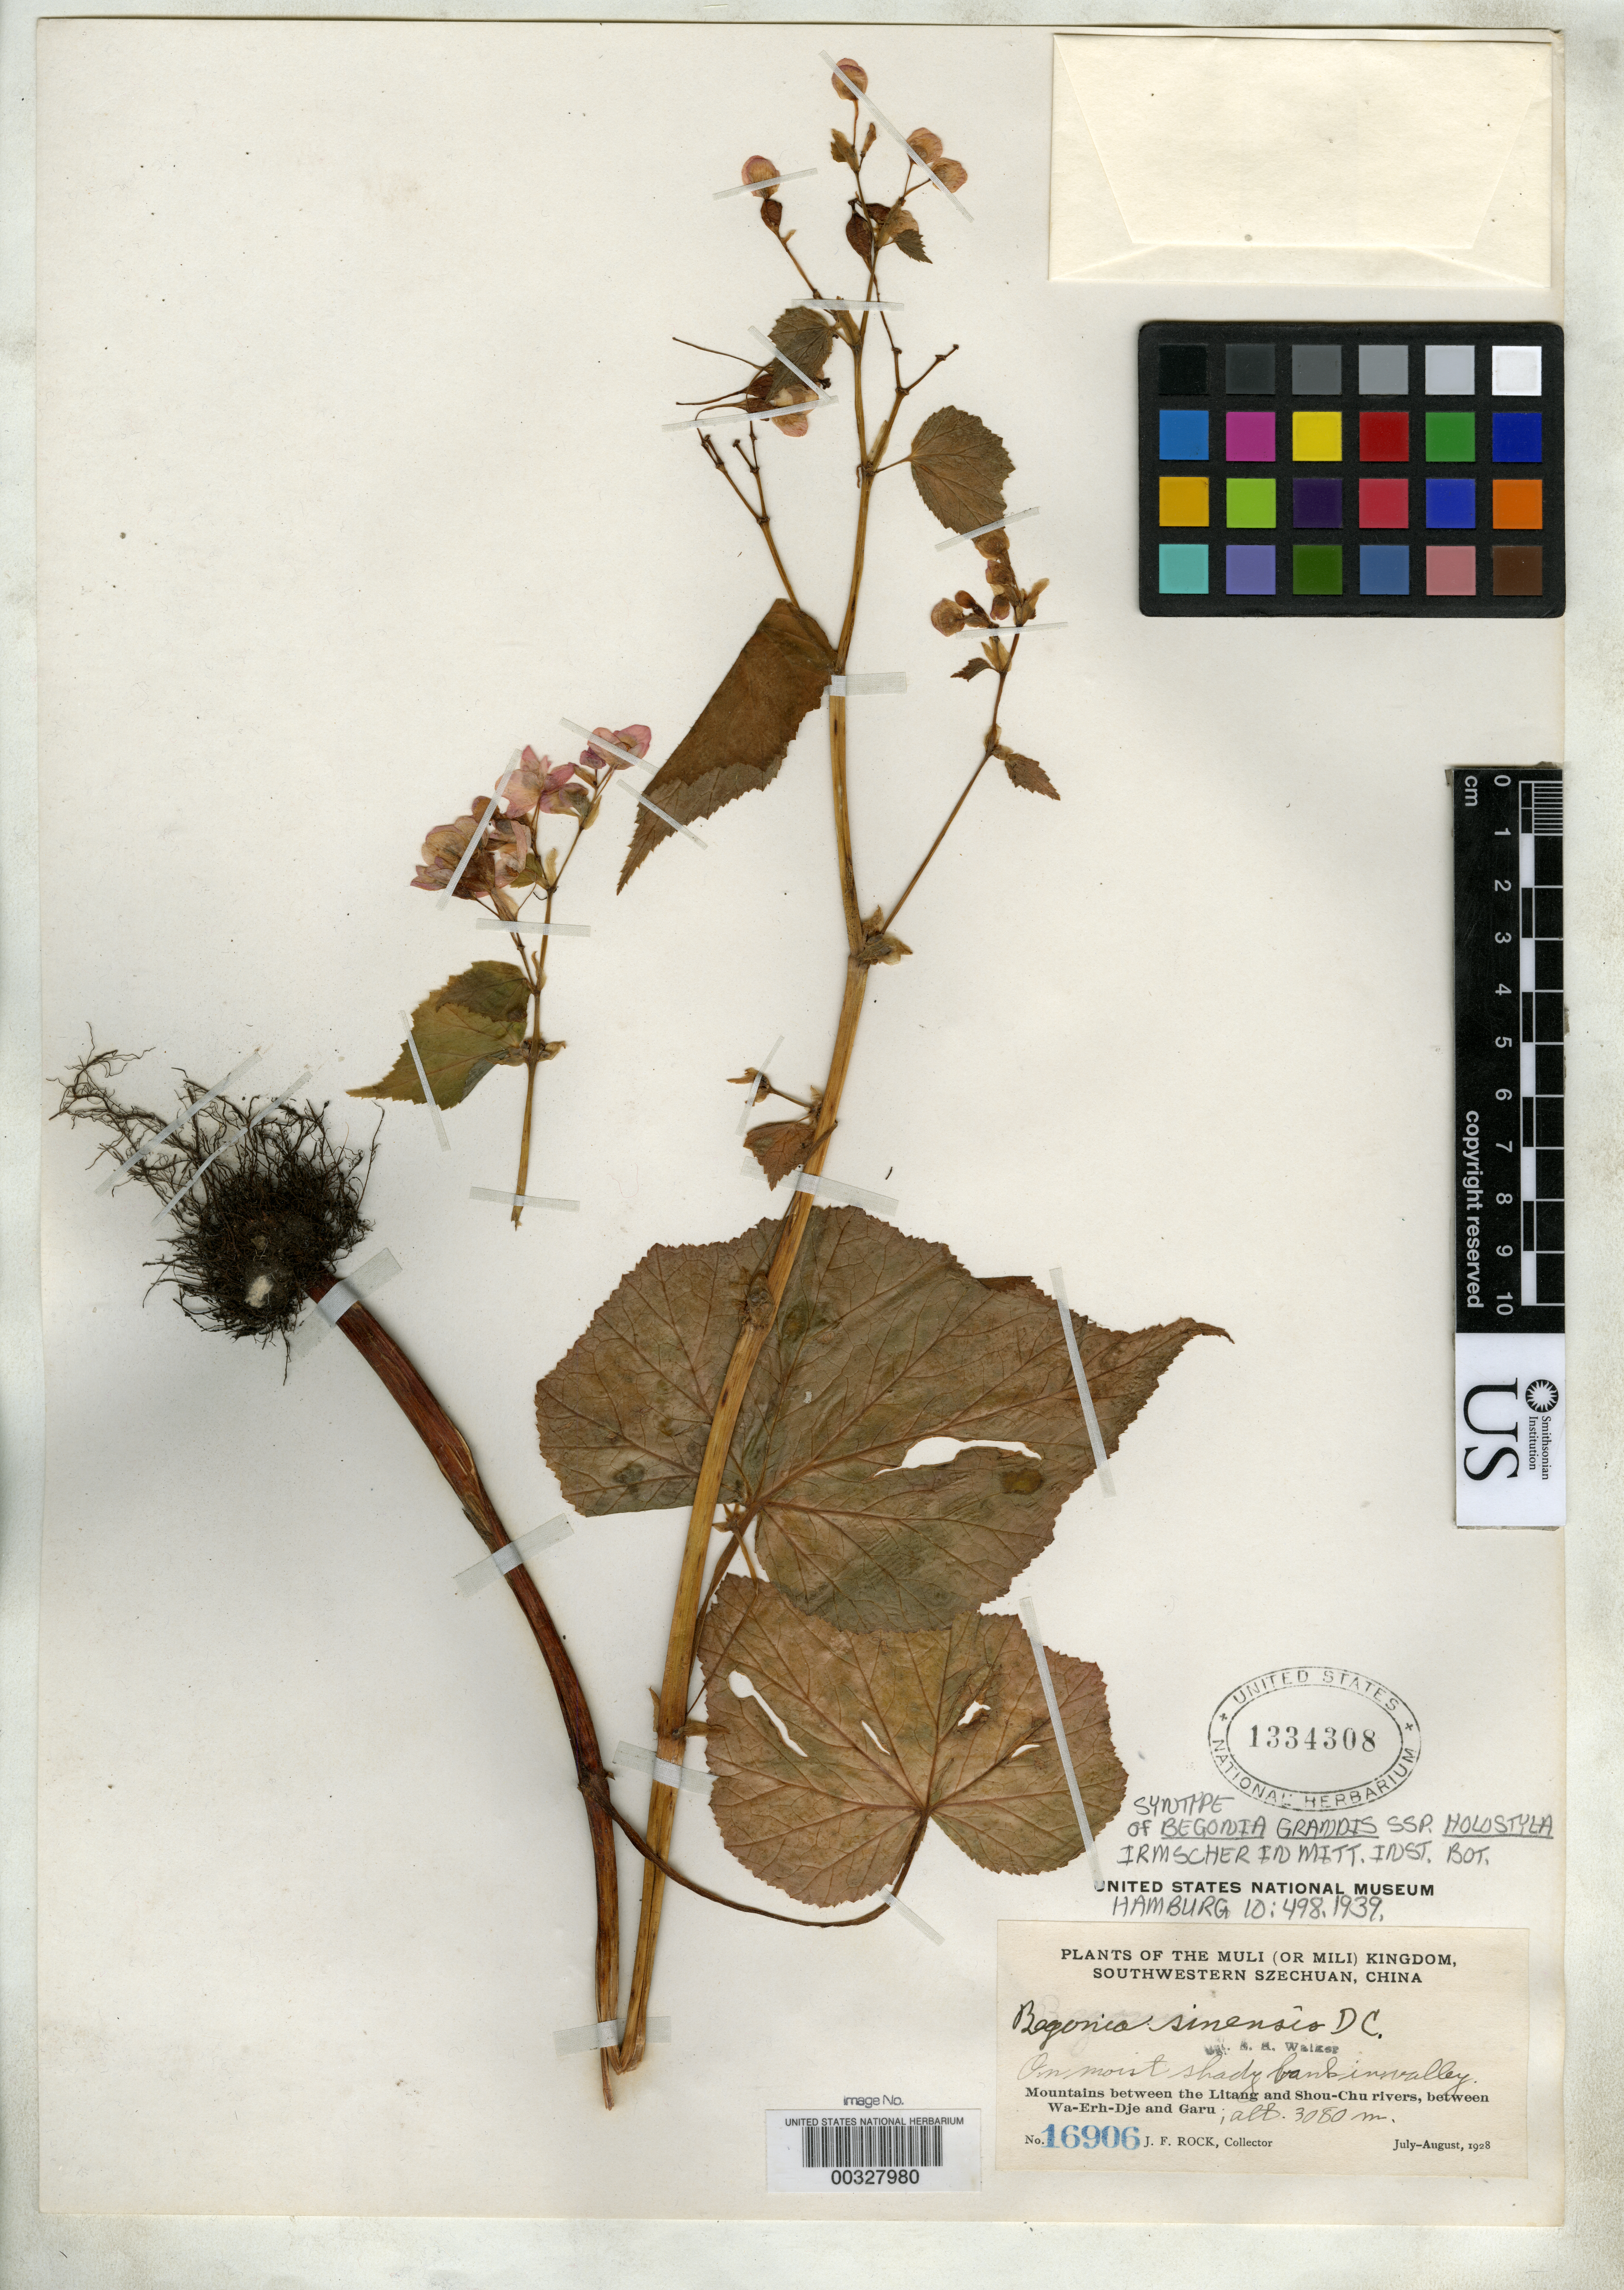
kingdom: Plantae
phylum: Tracheophyta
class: Magnoliopsida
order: Cucurbitales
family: Begoniaceae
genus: Begonia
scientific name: Begonia grandis subsp. holostyla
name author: Irmsch.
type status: Syntype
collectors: J. F. Rock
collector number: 16906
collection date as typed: Jul 1928 to -- Aug 1928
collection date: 1928-07/1928-08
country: China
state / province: Sichuan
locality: Mountains between Litang & Shou-chu rivers, between Wa-erh-dje & Garu.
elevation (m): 3080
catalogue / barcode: US 1334308